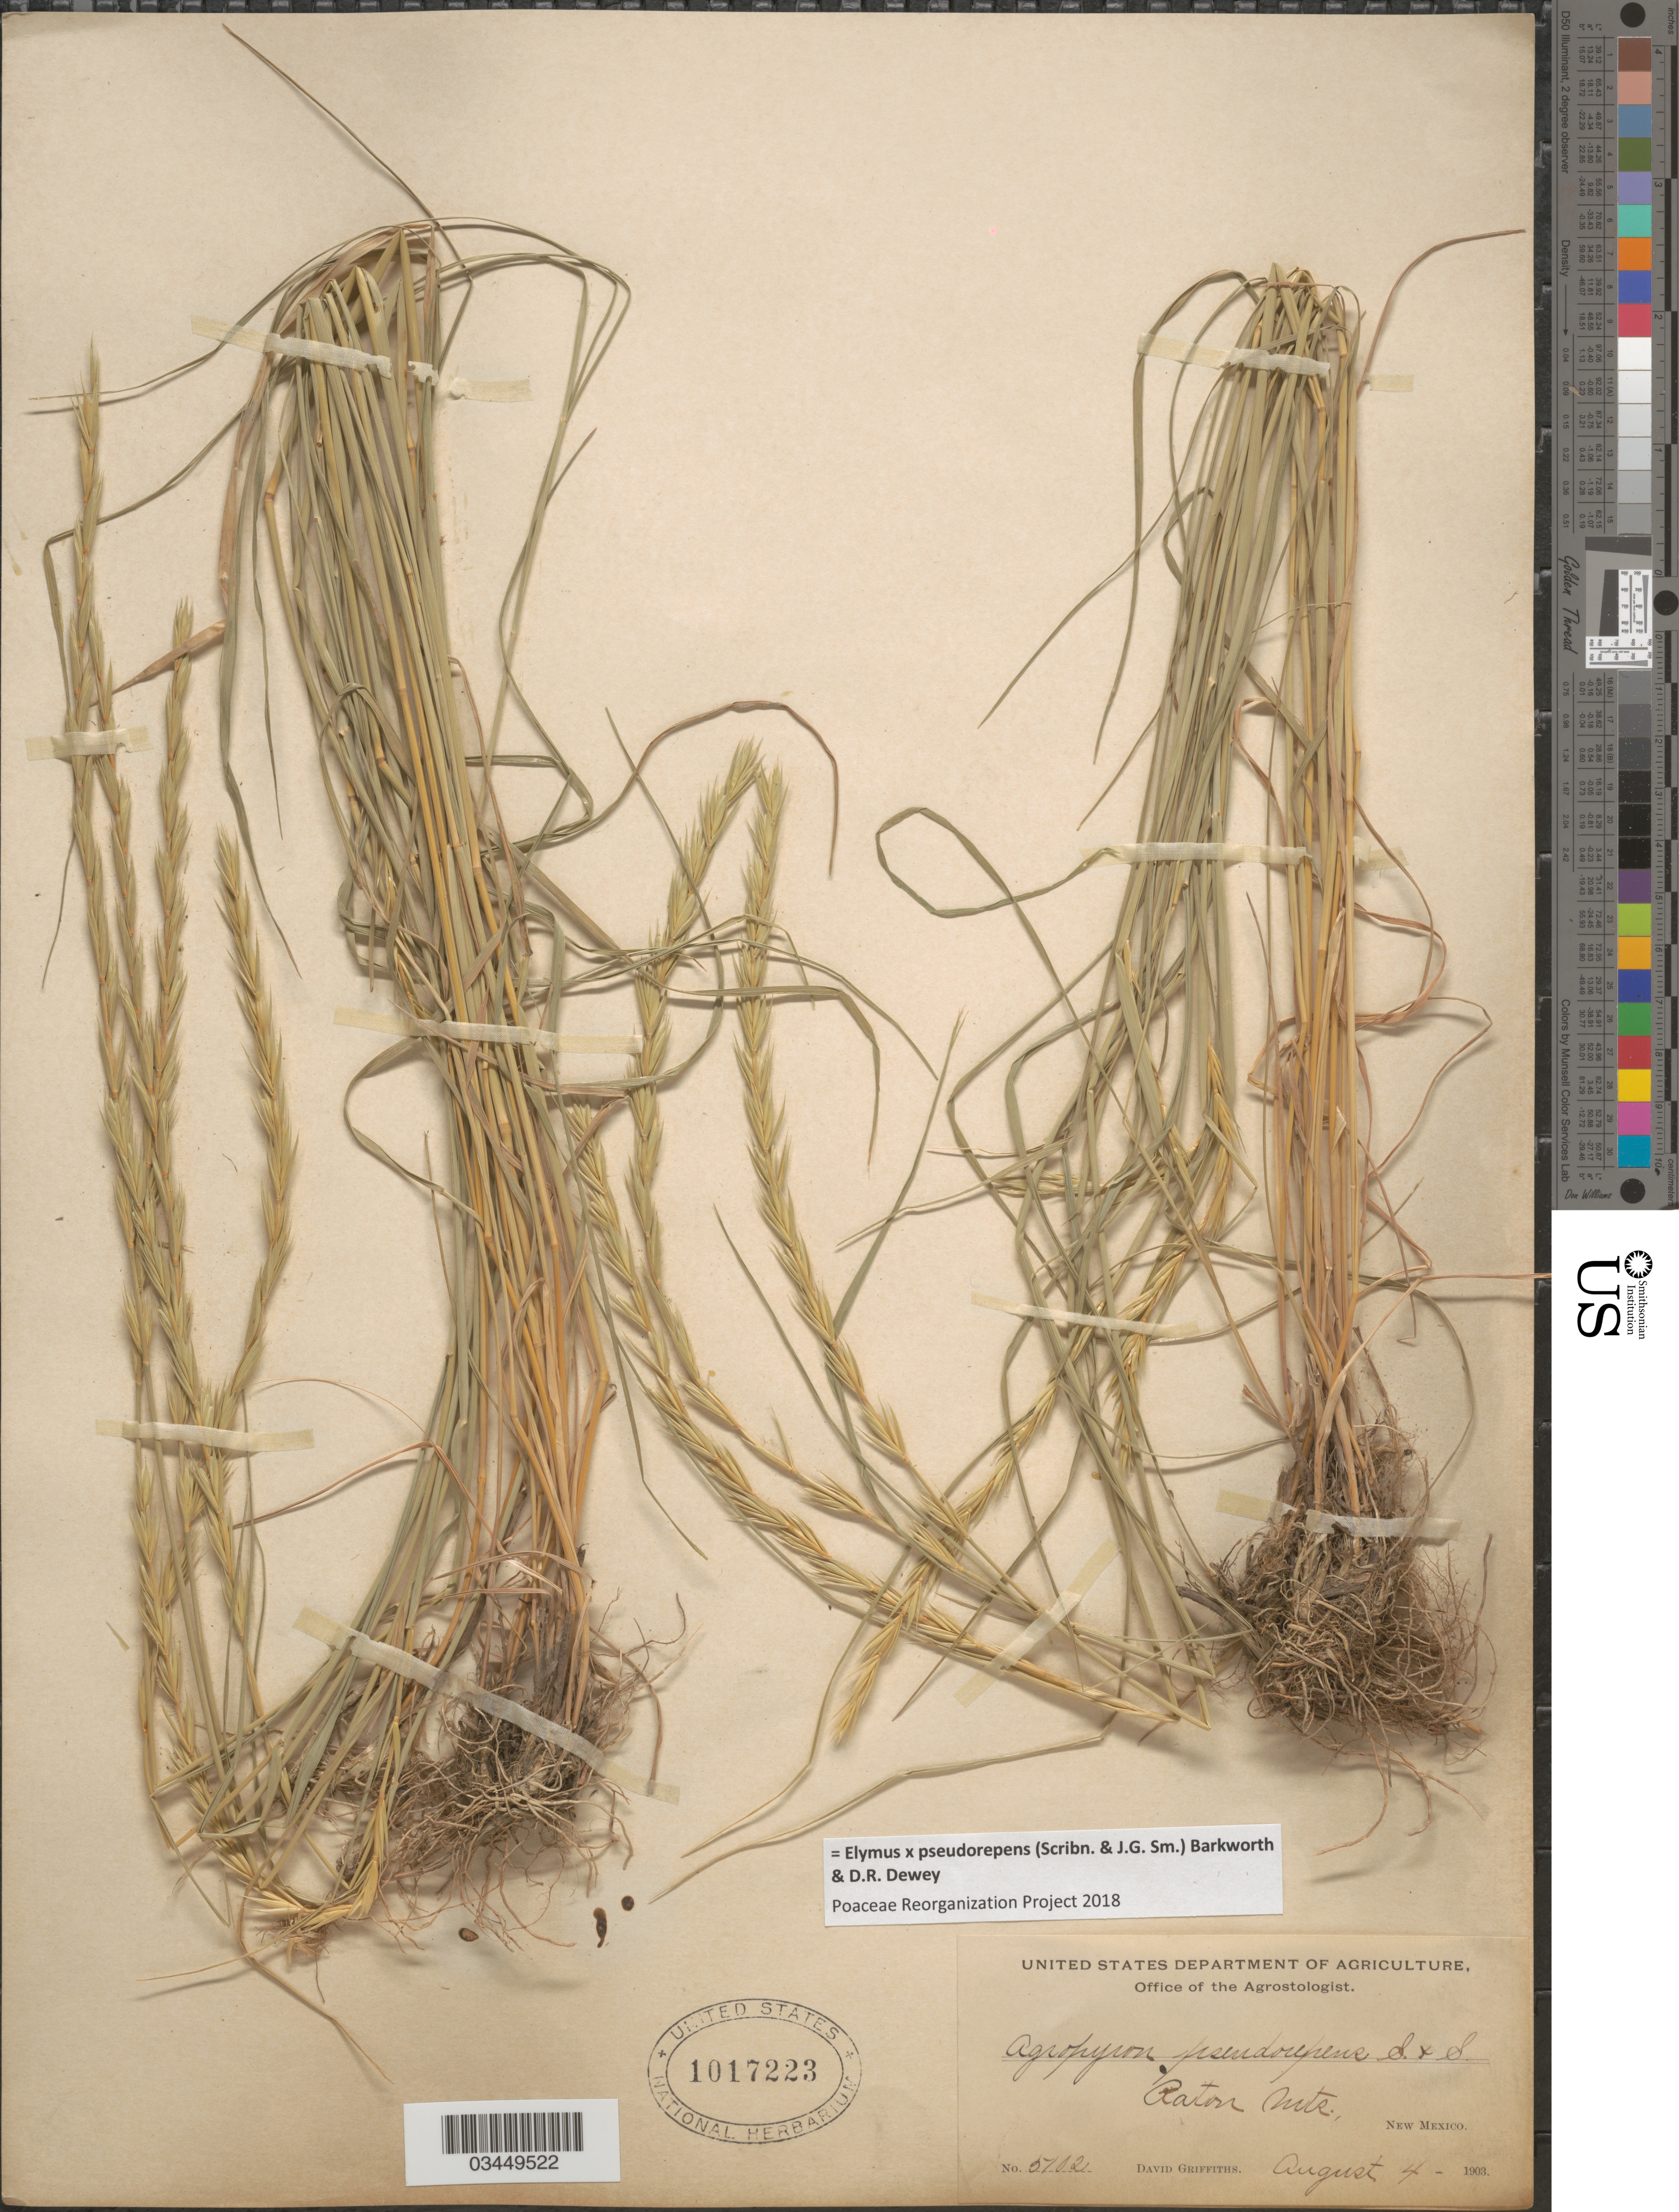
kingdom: Plantae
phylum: Tracheophyta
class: Liliopsida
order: Poales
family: Poaceae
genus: Elymus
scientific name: Elymus x pseudorepens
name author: (Scribn. & J.G. Sm.) Barkworth & Dewey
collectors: D. Griffiths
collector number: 5102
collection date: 1903-08-04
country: United States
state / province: New Mexico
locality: Raton Mts.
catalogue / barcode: US 1017223